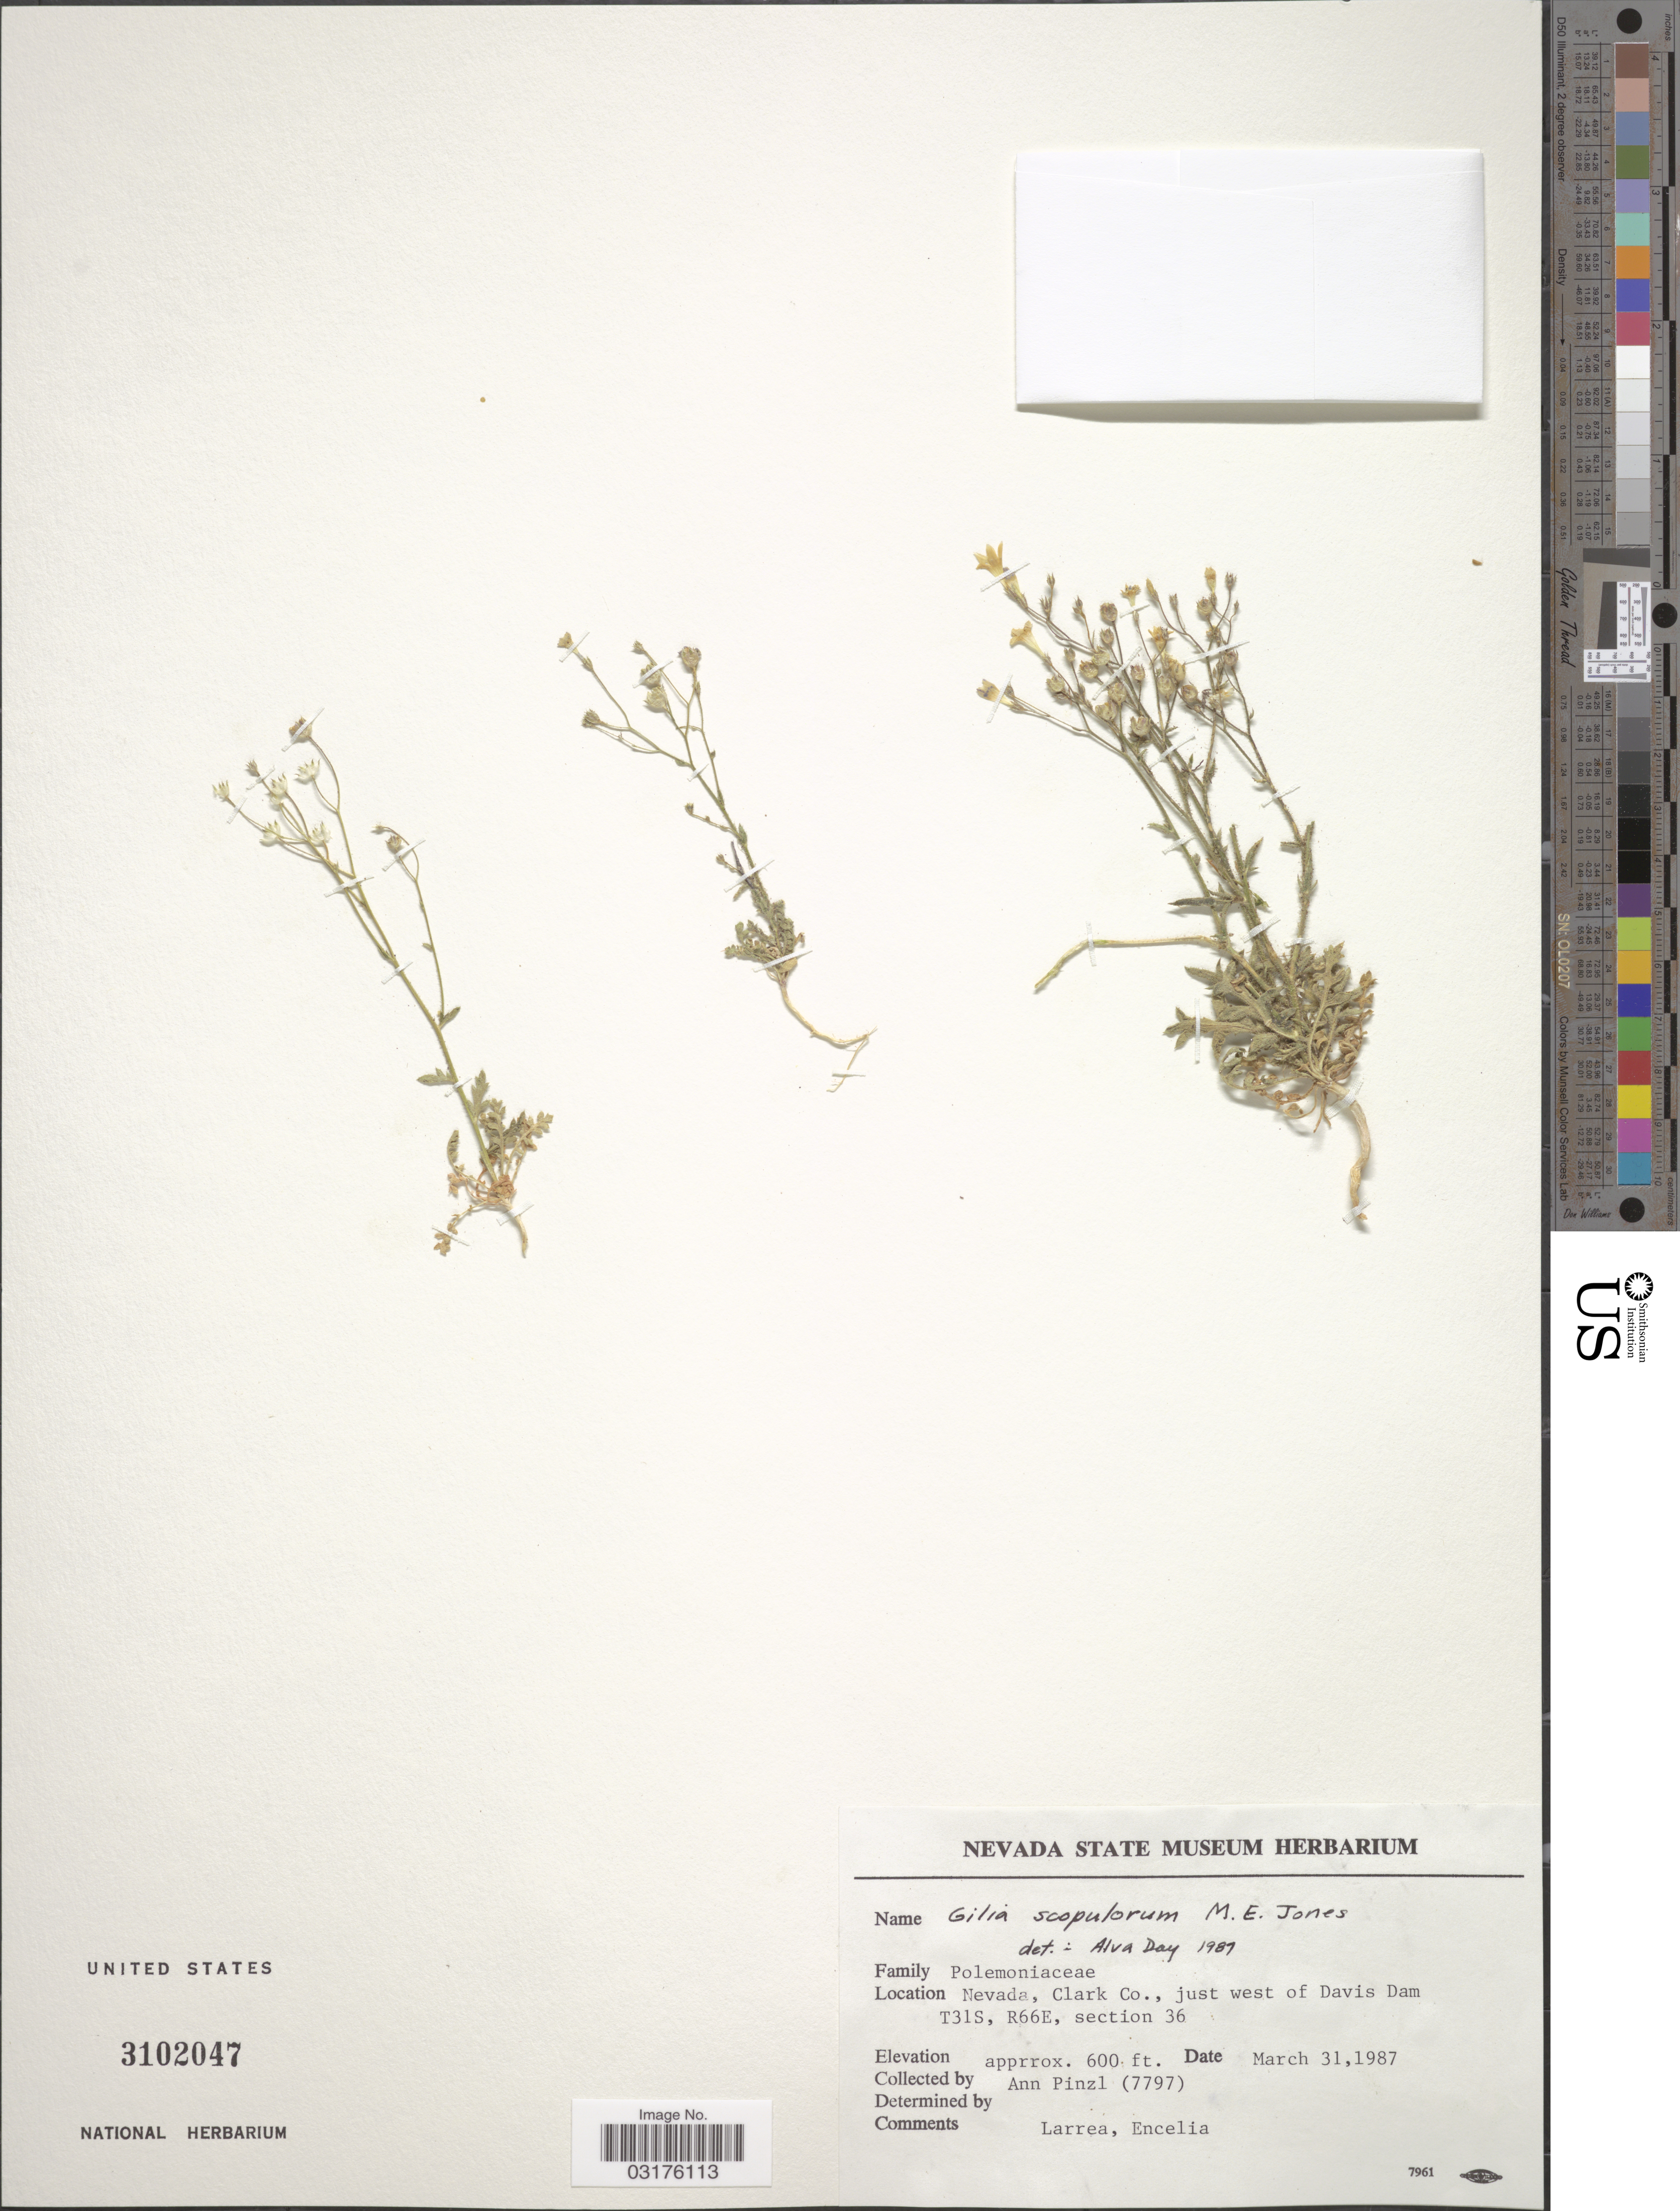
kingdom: Plantae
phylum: Tracheophyta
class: Magnoliopsida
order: Ericales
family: Polemoniaceae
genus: Gilia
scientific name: Gilia scopulorum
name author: M.E. Jones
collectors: A. Pinzl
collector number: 7797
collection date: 1987-03-31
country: United States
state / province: Nevada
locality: Clark Co., just west of of Davis Dam T31S, R66E, section 36.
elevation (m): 183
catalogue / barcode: US 3102047